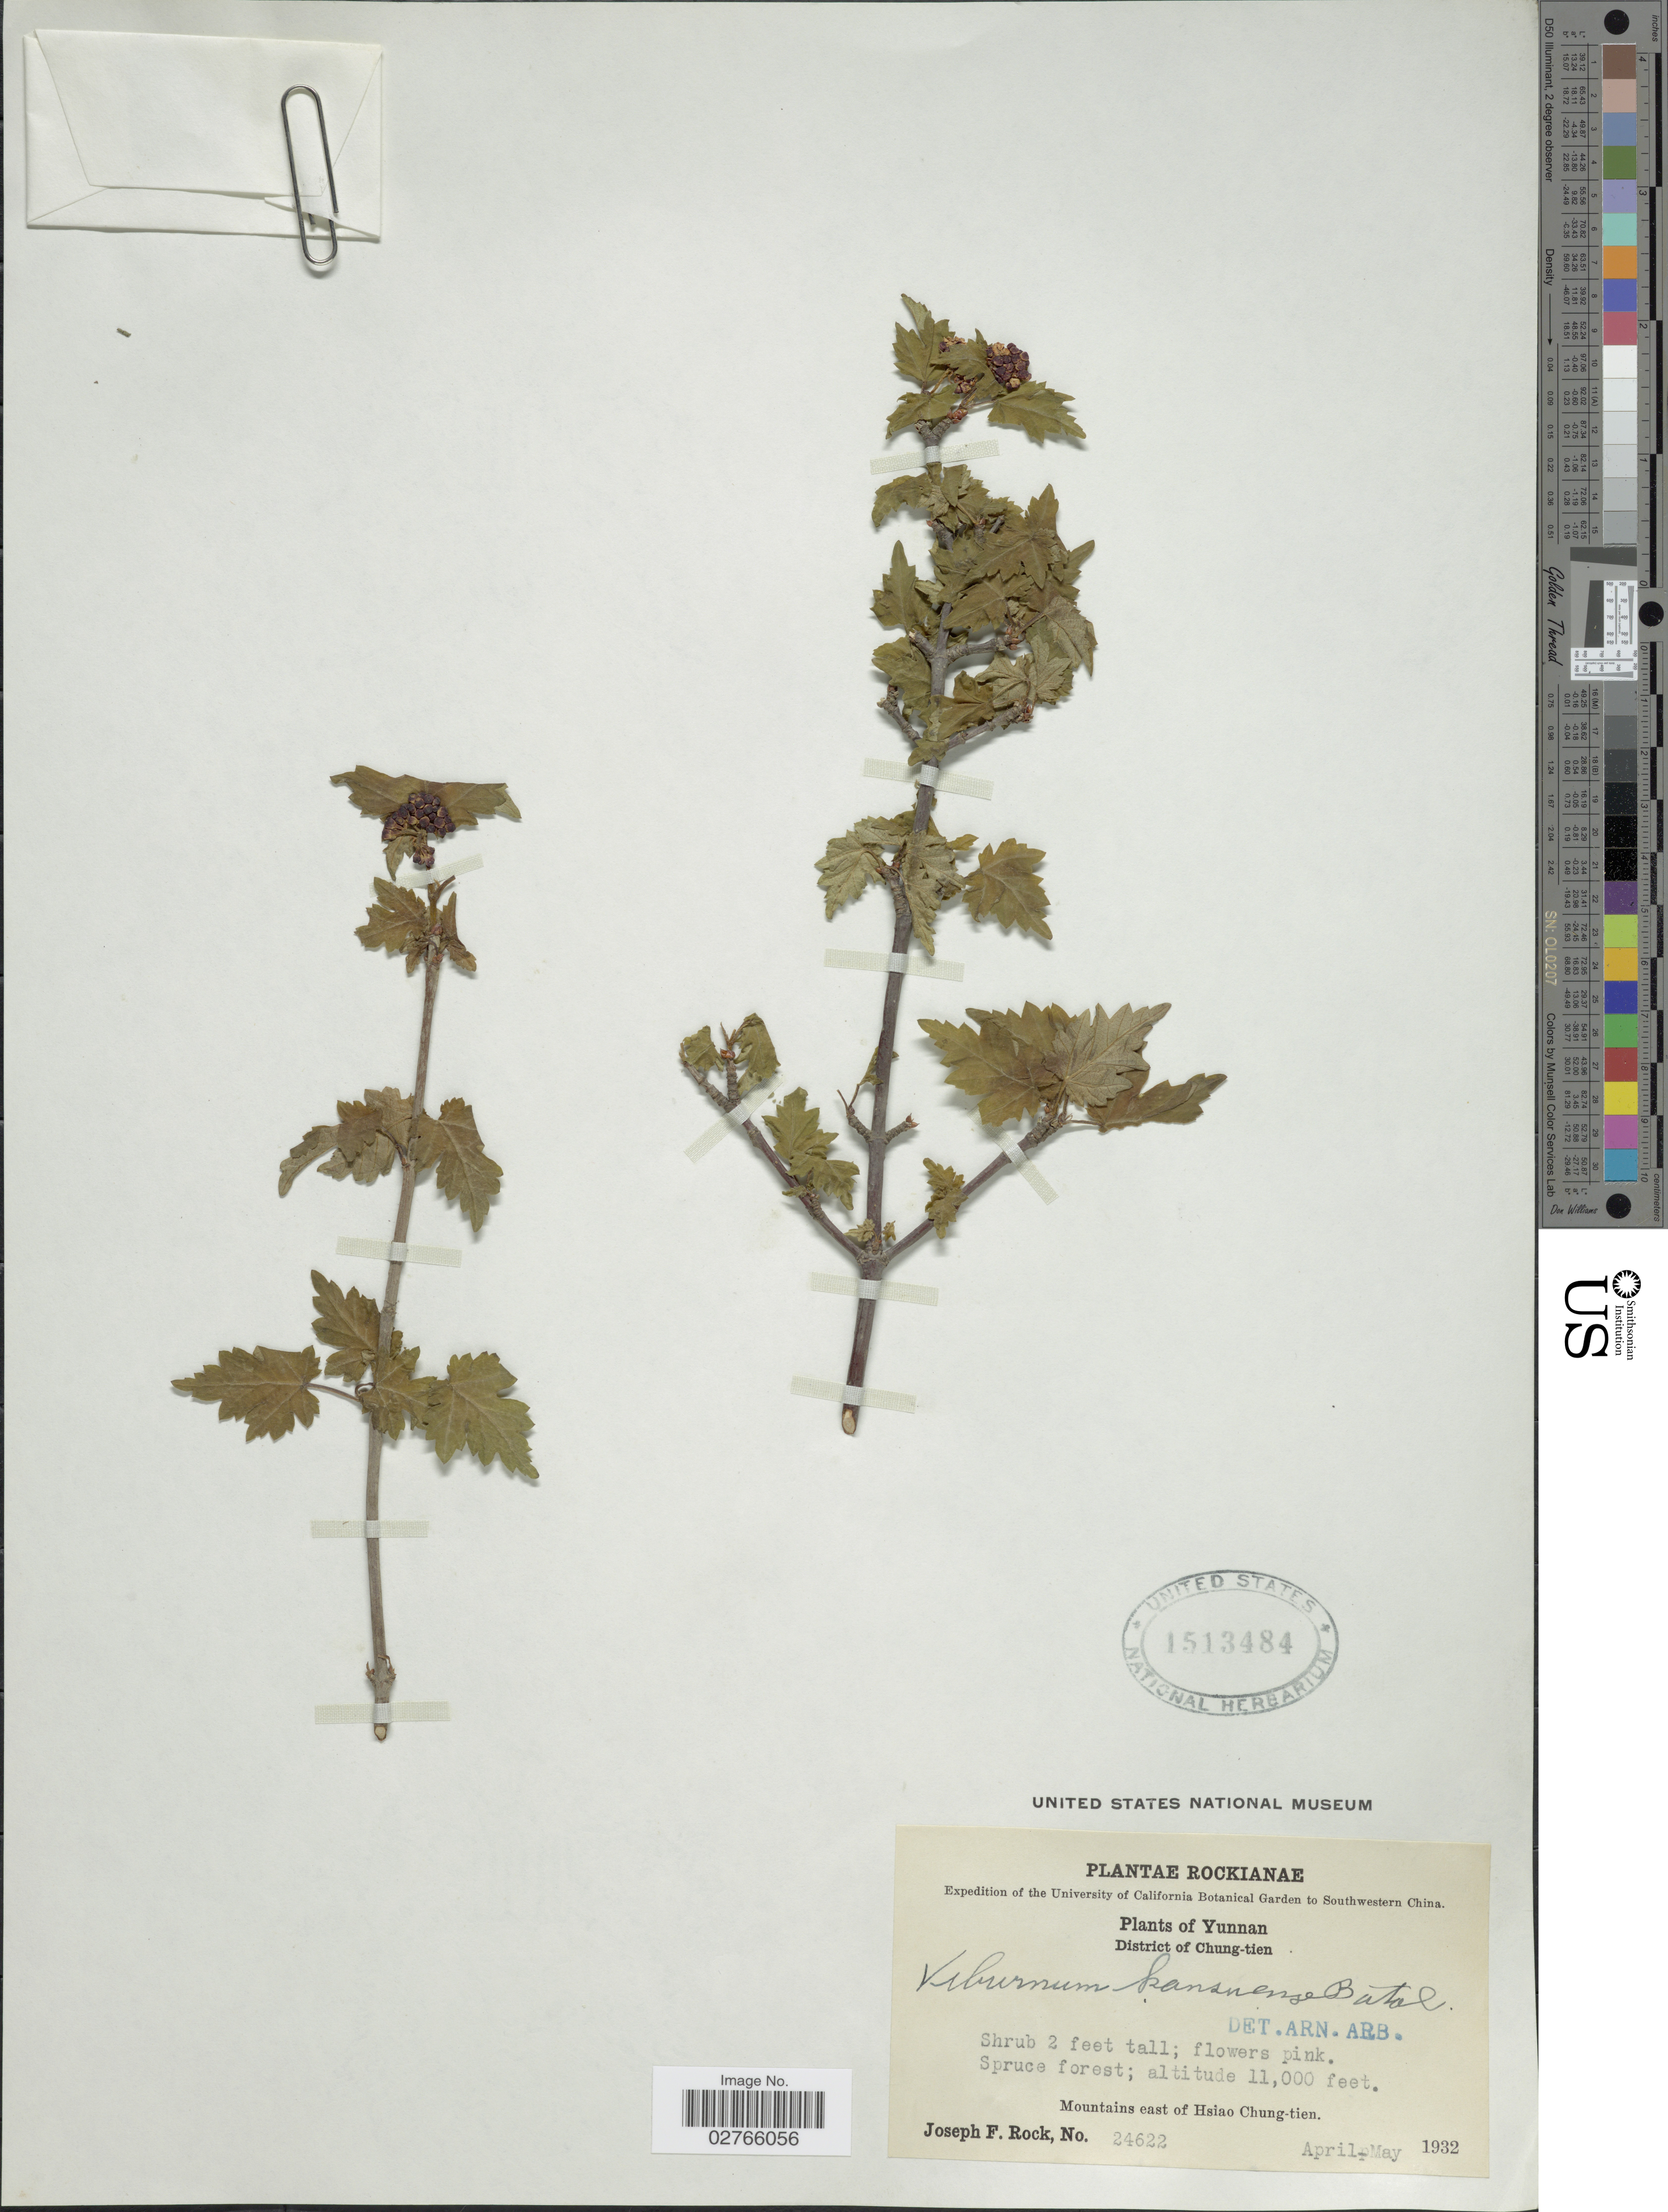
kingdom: Plantae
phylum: Tracheophyta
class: Magnoliopsida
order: Dipsacales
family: Viburnaceae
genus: Viburnum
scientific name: Viburnum kansuense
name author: Batalin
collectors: J. F. Rock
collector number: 24622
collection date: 1932-04/1932-05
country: China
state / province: Yunnan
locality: District of Chung-tien, Mountains east of Hsiao Chung-tien.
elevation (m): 3353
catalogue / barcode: US 1513484